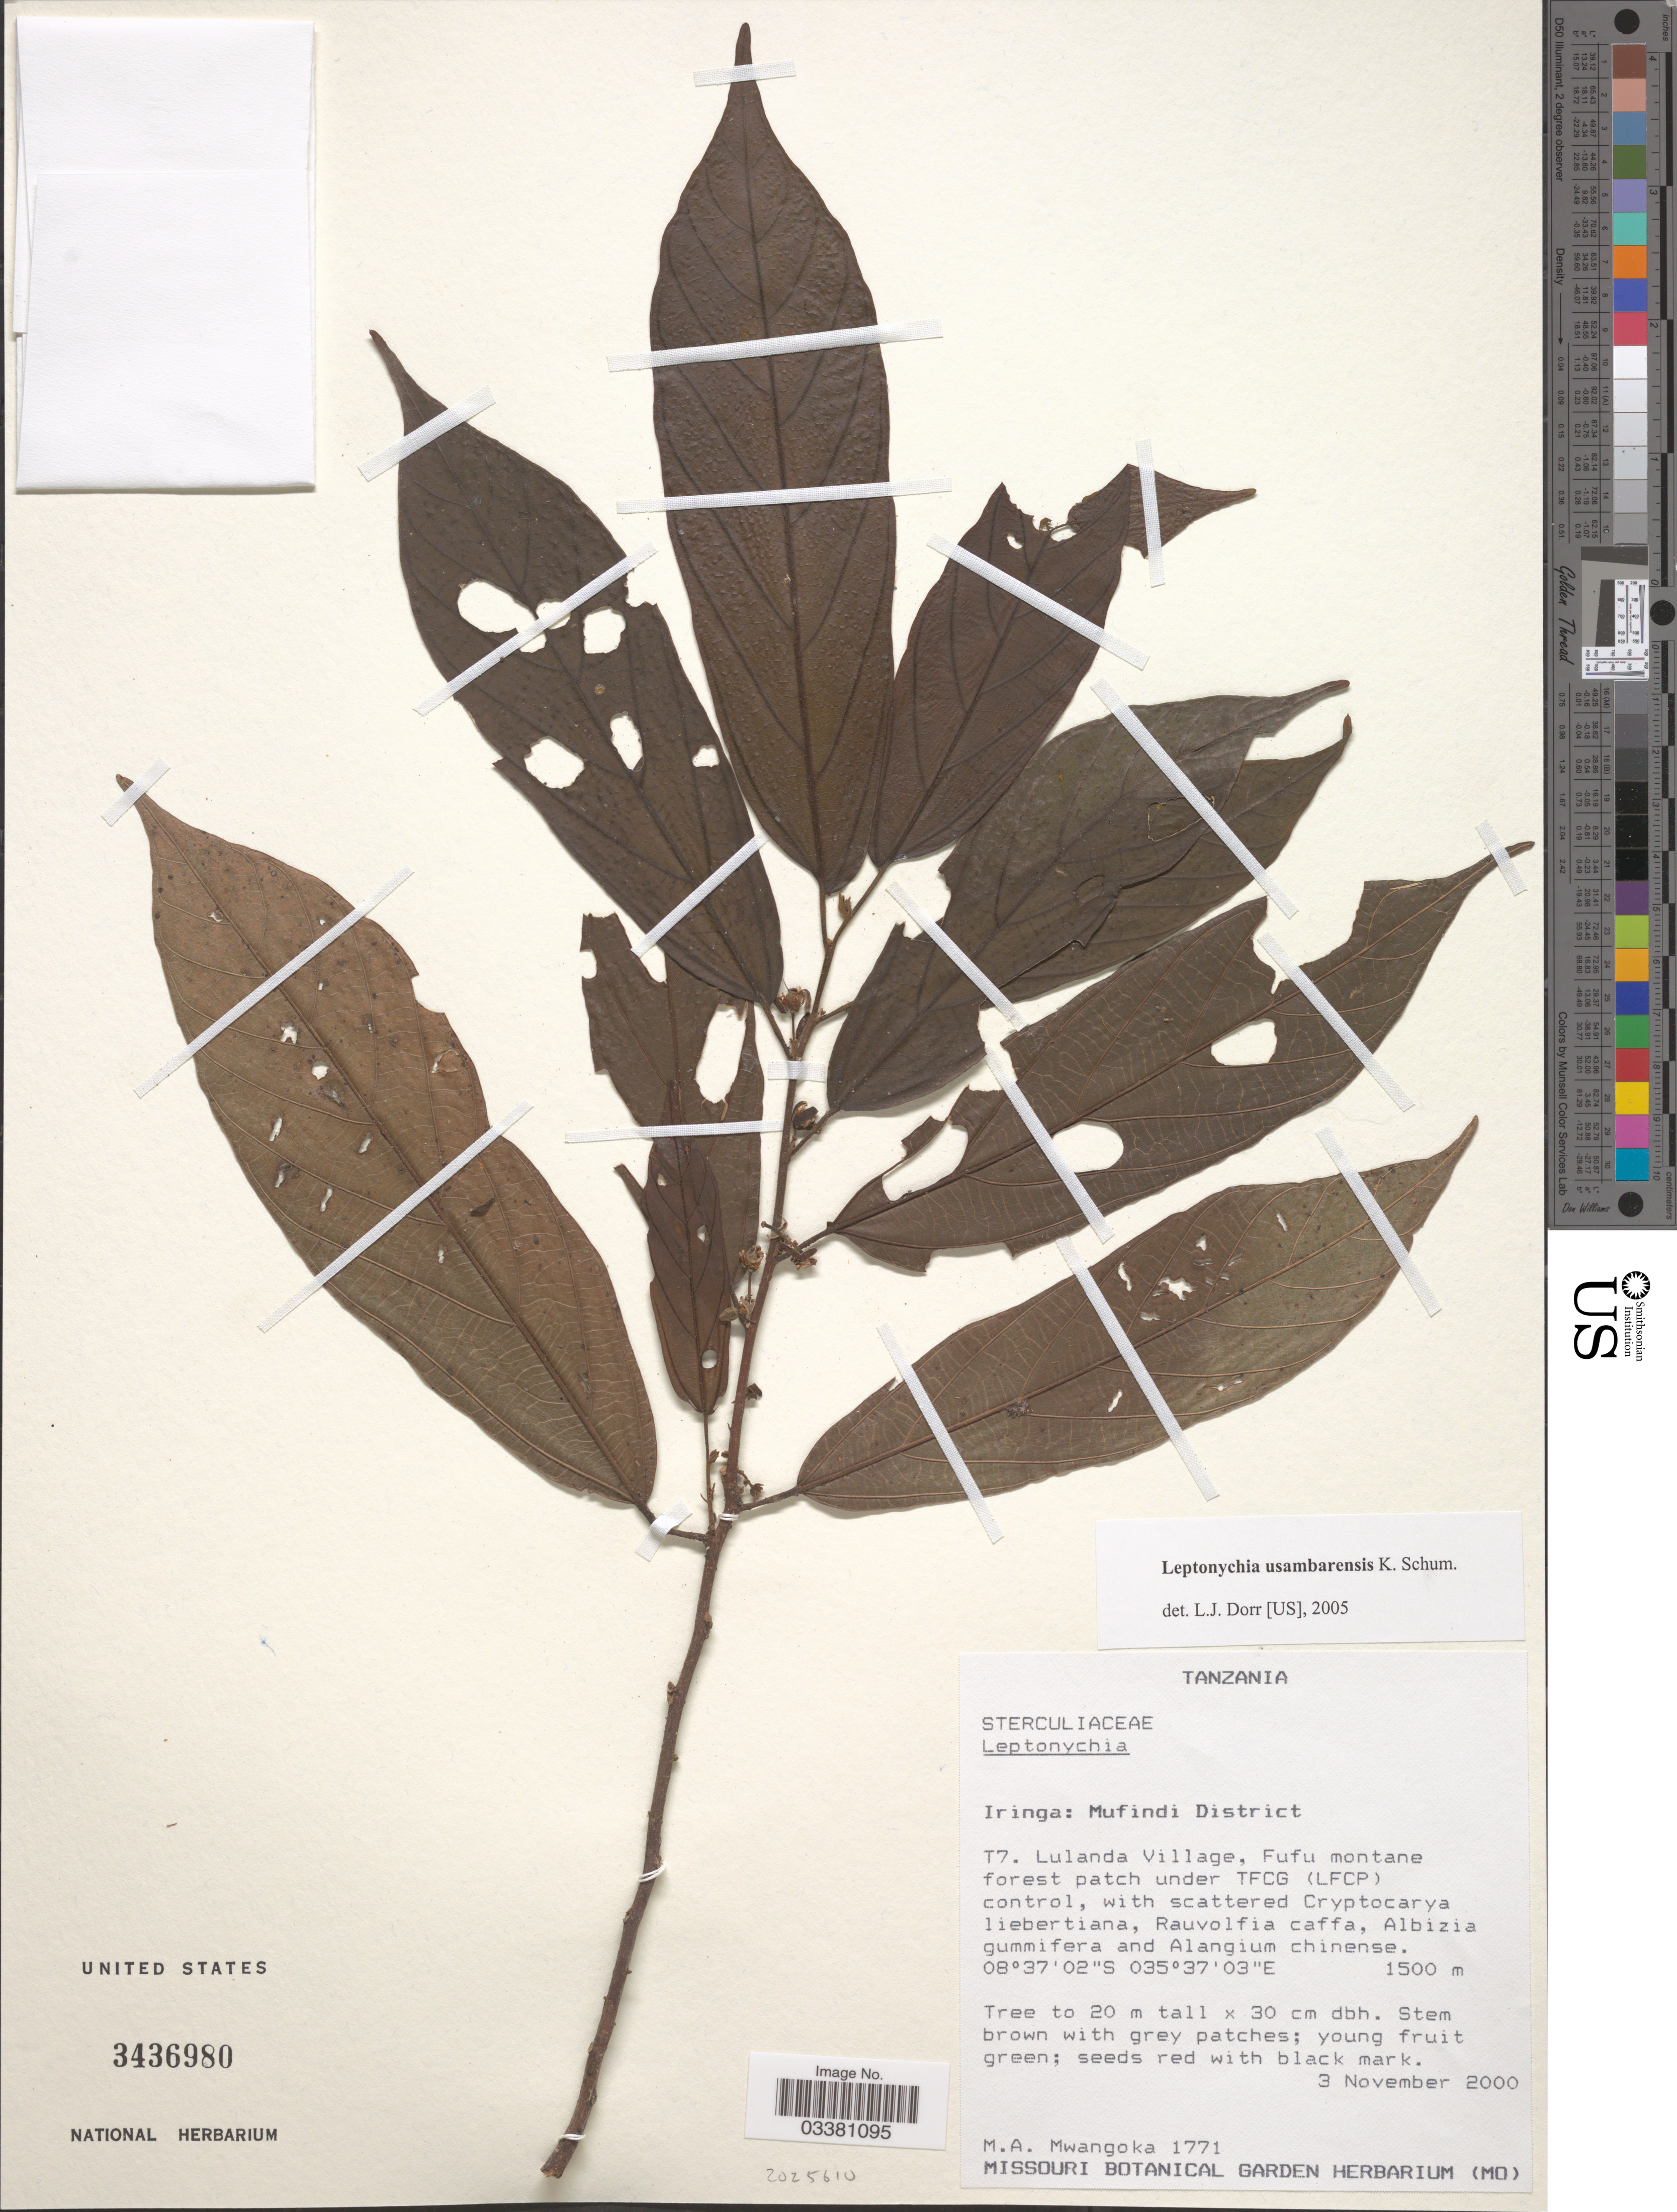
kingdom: Plantae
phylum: Tracheophyta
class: Magnoliopsida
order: Malvales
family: Malvaceae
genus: Leptonychia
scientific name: Leptonychia usambarensis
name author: K. Schum.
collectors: M. A. Mwangoka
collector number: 1771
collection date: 2000-11-03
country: Tanzania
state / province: Iringa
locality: Mufindi District. T7. Lulanda Village, Fufu montane forest patch under TFCG (LFCP) control.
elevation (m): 1500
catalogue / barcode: US 3436980